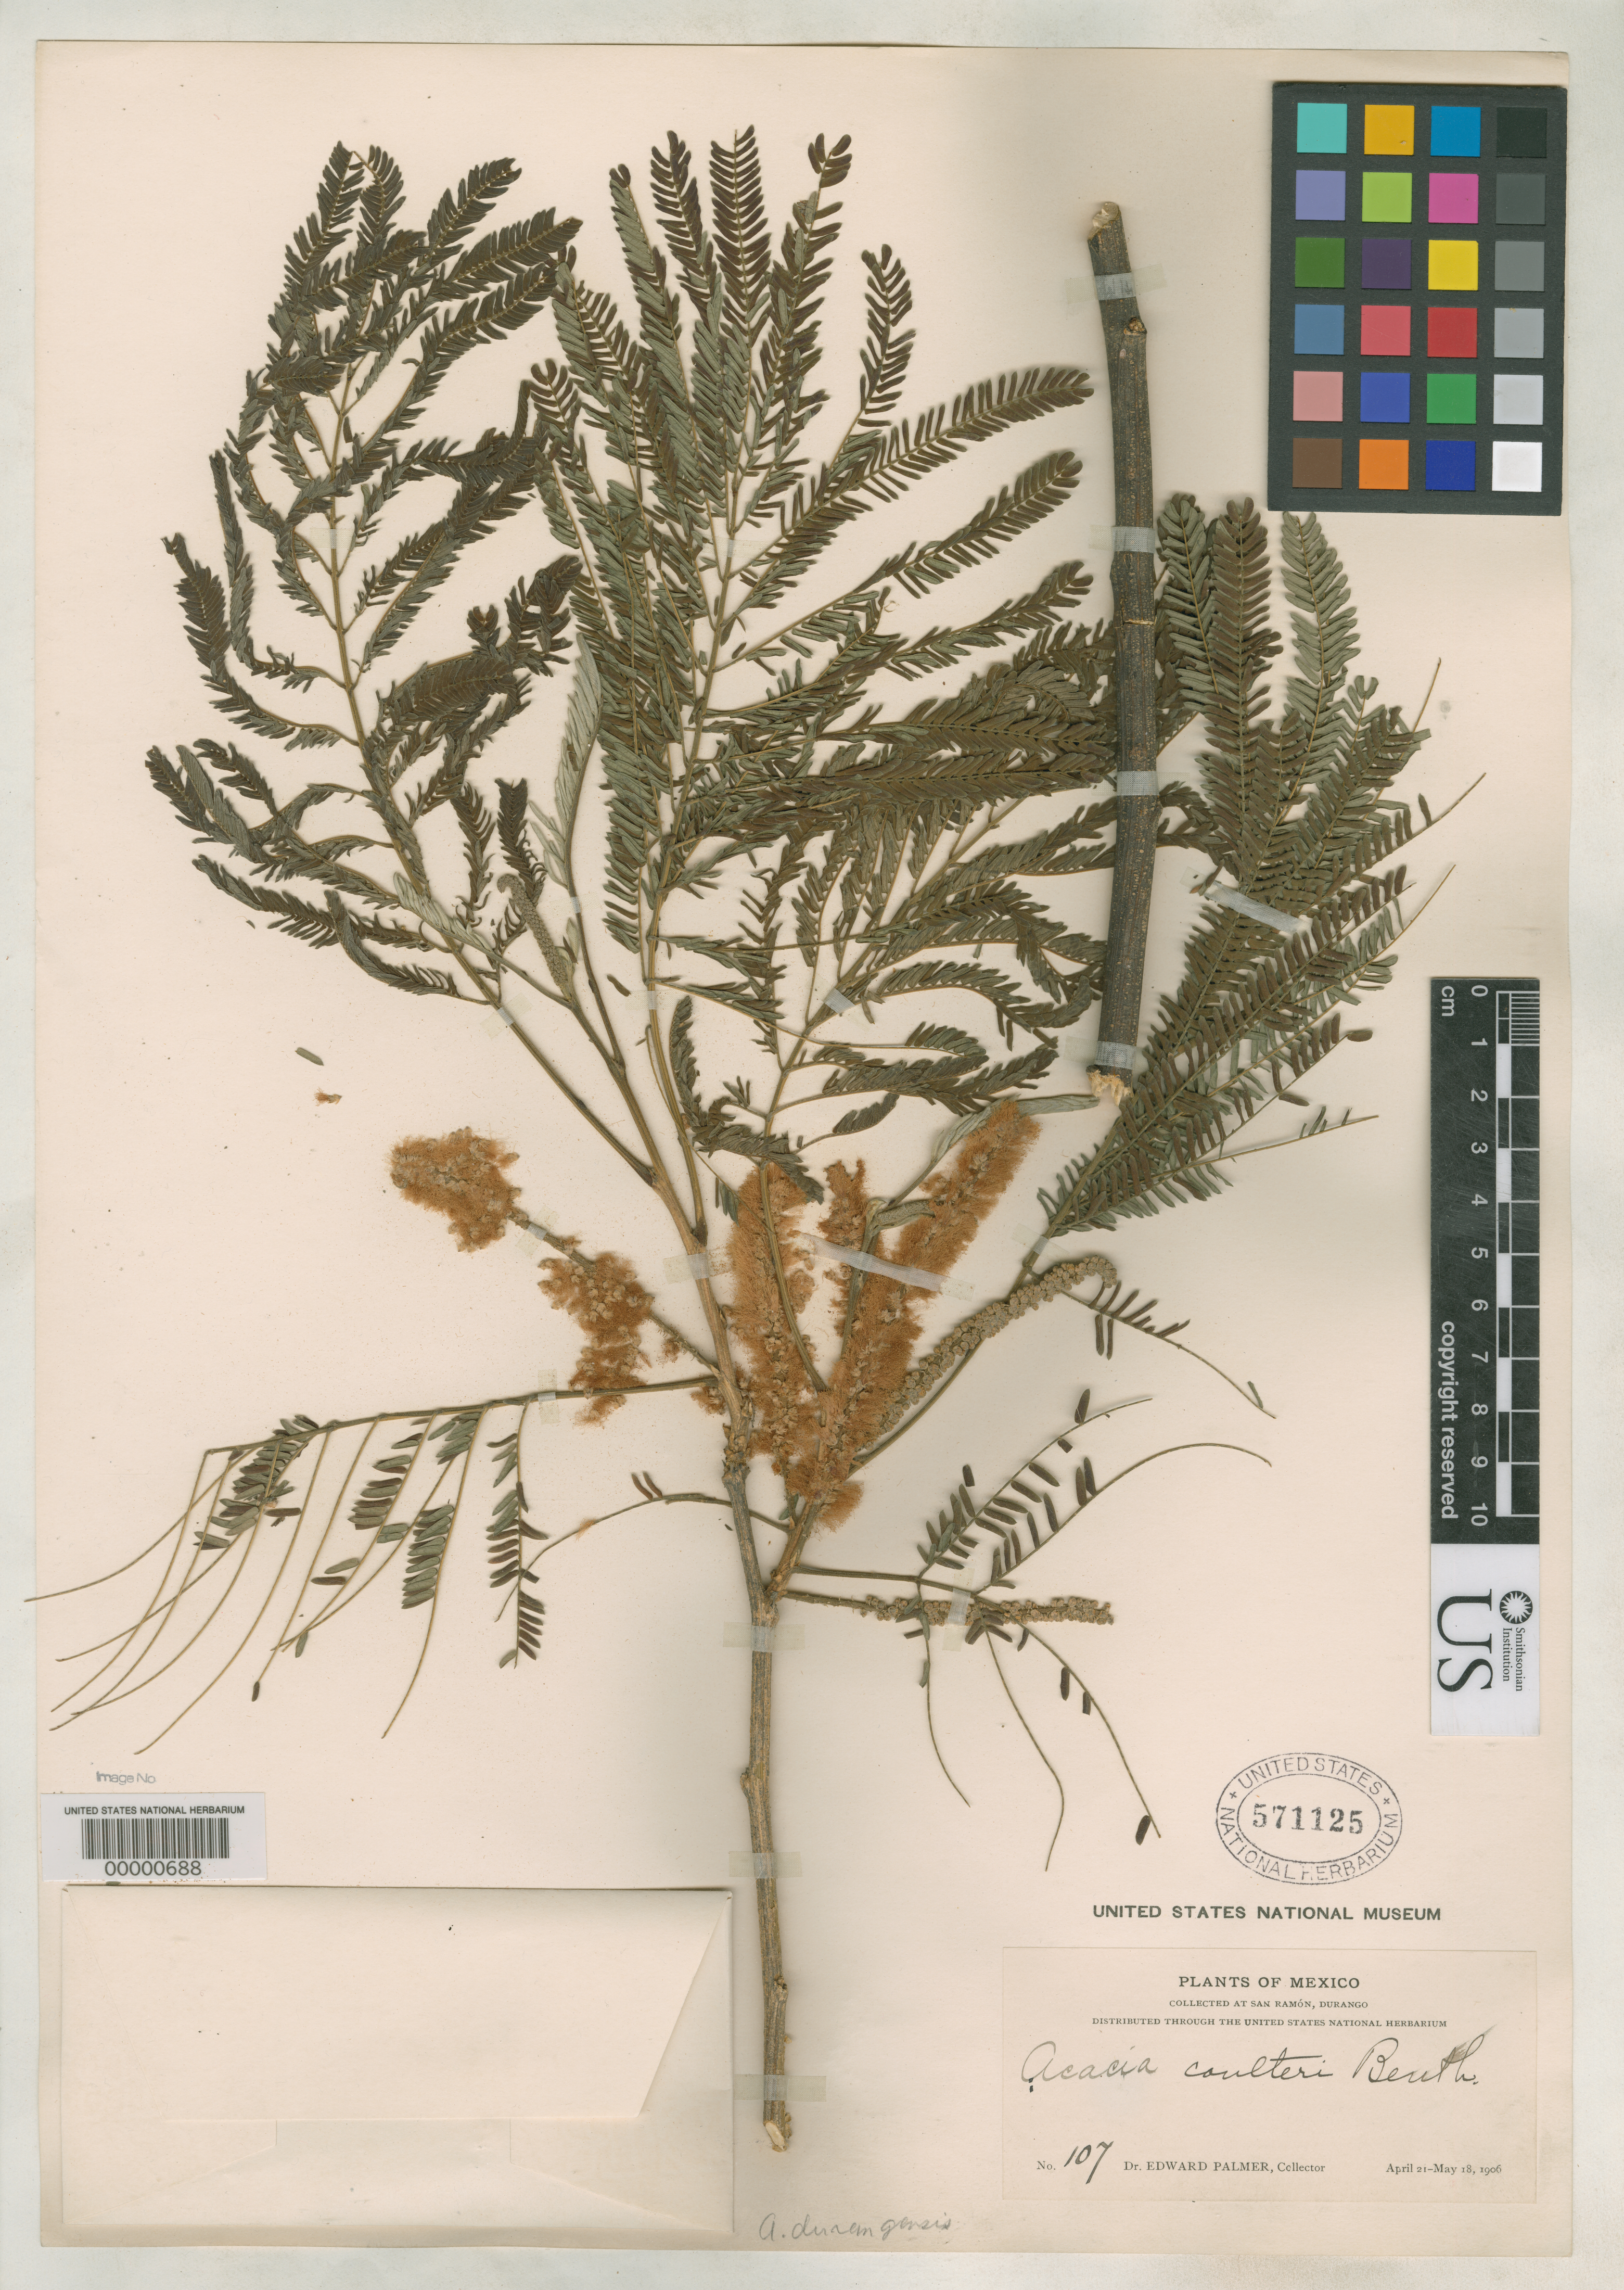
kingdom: Plantae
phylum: Tracheophyta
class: Magnoliopsida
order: Fabales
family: Fabaceae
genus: Senegalia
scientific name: Senegalia durangensis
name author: Britton & Rose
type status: Isotype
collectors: E. Palmer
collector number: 107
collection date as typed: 21 Apr 1906 to 18 May 1906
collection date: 1906-04-21/1906-05-18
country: Mexico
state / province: Durango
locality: Collected at San Ramón, Durango.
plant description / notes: Cited 2000 by Jawad et al., Ann. Missouri Bot. Gard. 87: 541.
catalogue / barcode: US 571125